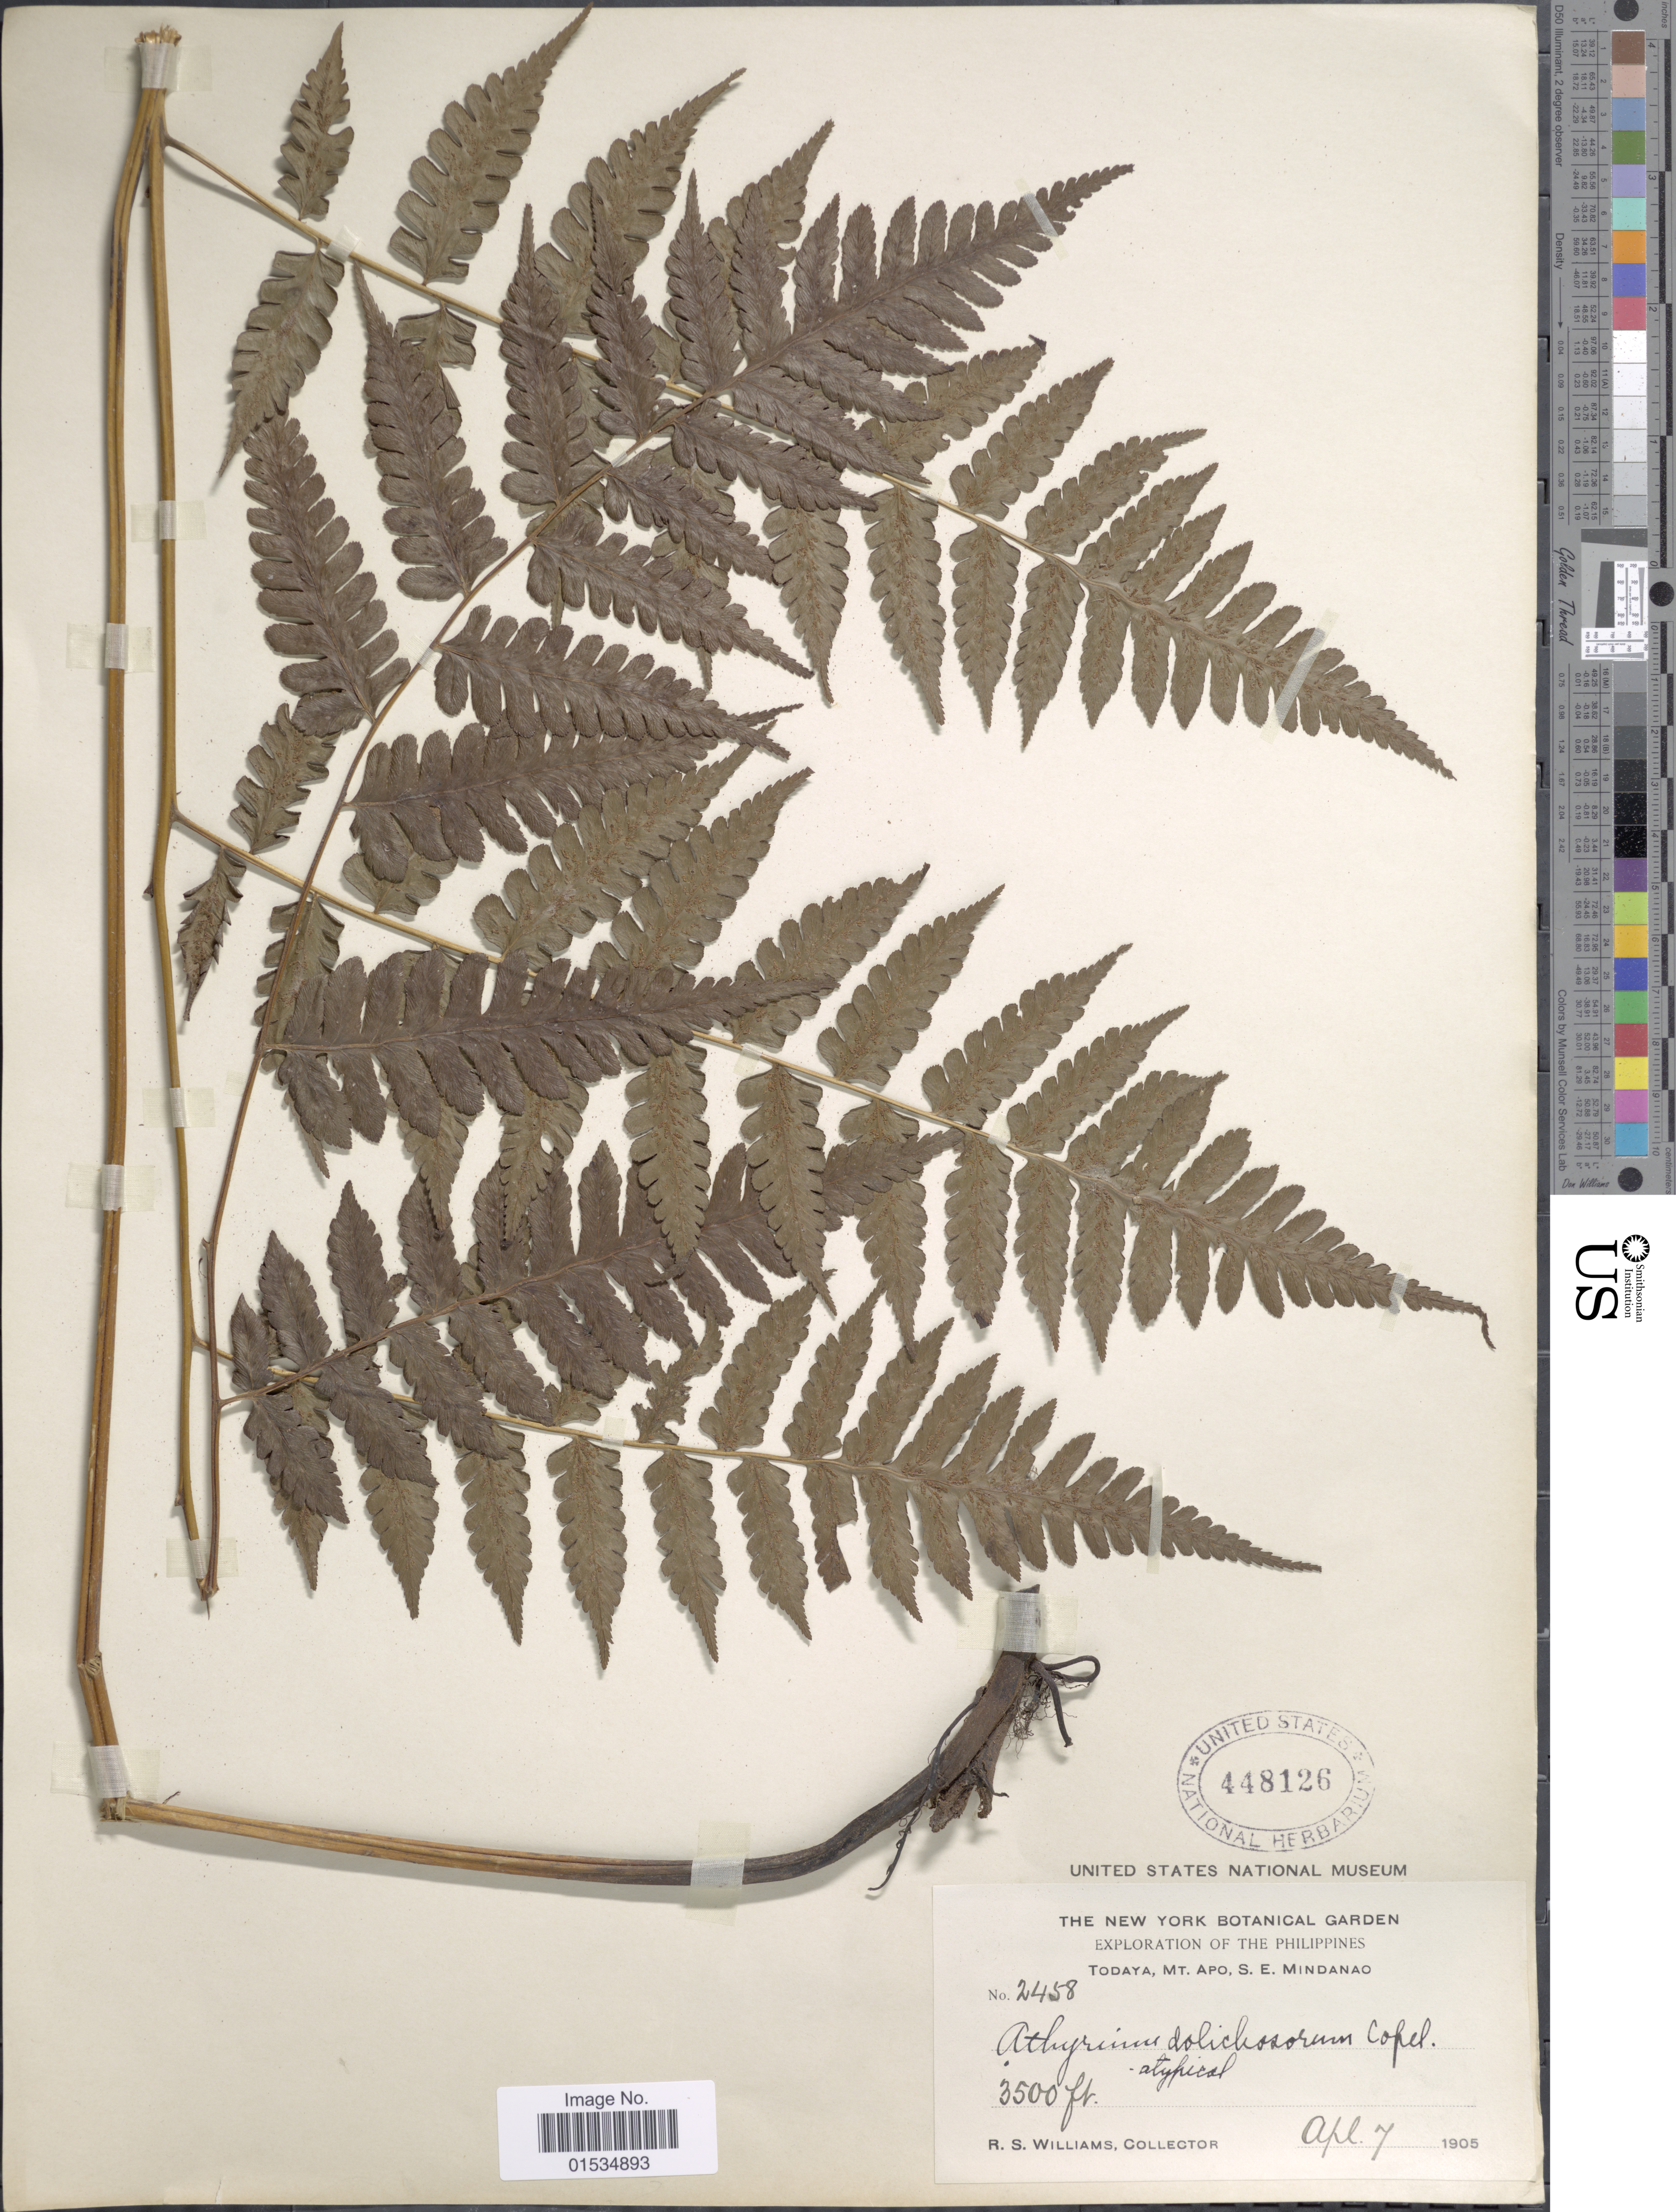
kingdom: Plantae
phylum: Tracheophyta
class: Polypodiopsida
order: Polypodiales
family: Athyriaceae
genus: Diplazium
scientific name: Diplazium dolichosorum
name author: Copel.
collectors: R. S. Williams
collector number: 2458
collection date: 1905-04-07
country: Philippines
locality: Todaya, Mt. Apo. S.E. Mindanao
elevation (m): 1067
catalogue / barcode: US 448126